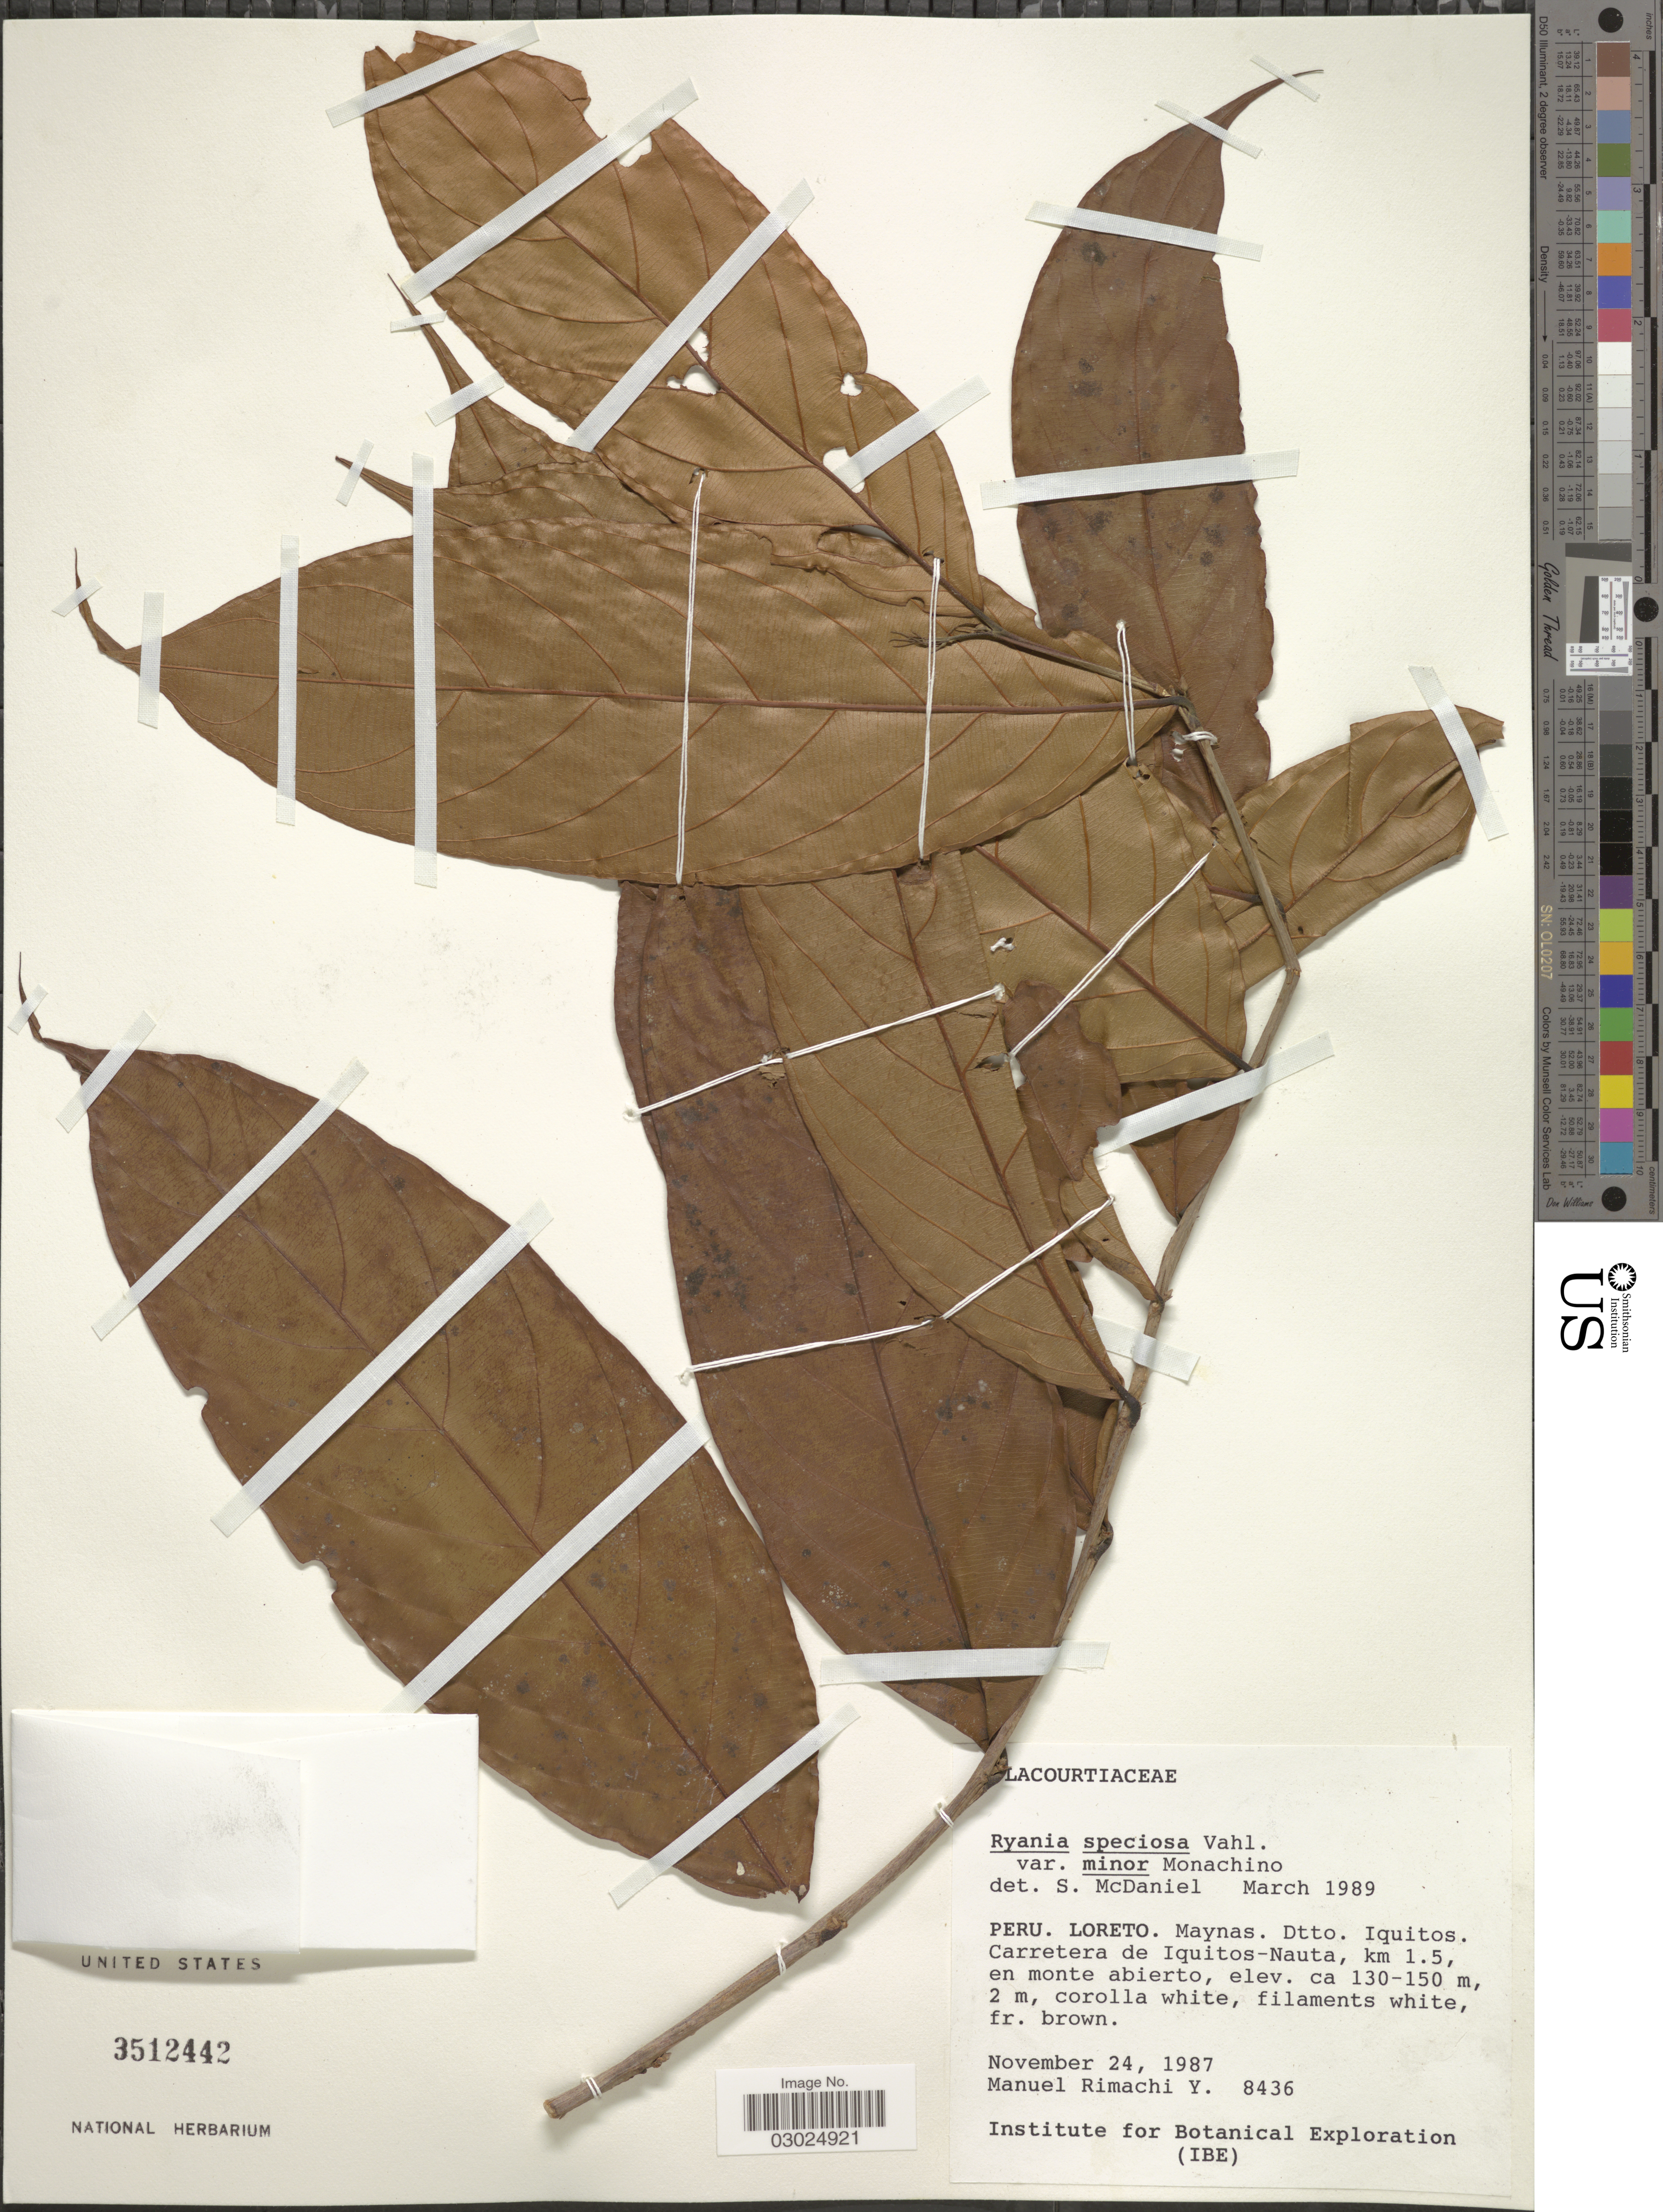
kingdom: Plantae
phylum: Tracheophyta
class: Magnoliopsida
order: Malpighiales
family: Salicaceae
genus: Ryania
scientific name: Ryania speciosa var. minor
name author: Monach.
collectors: M. Rimachi Y.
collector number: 8436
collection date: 1987-11-24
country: Peru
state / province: Loreto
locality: Maynas. Dtto. Iquitos. Carretera de Iquitos-Nauta, km 1.5, en monte abierto.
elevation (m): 130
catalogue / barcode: US 3512442